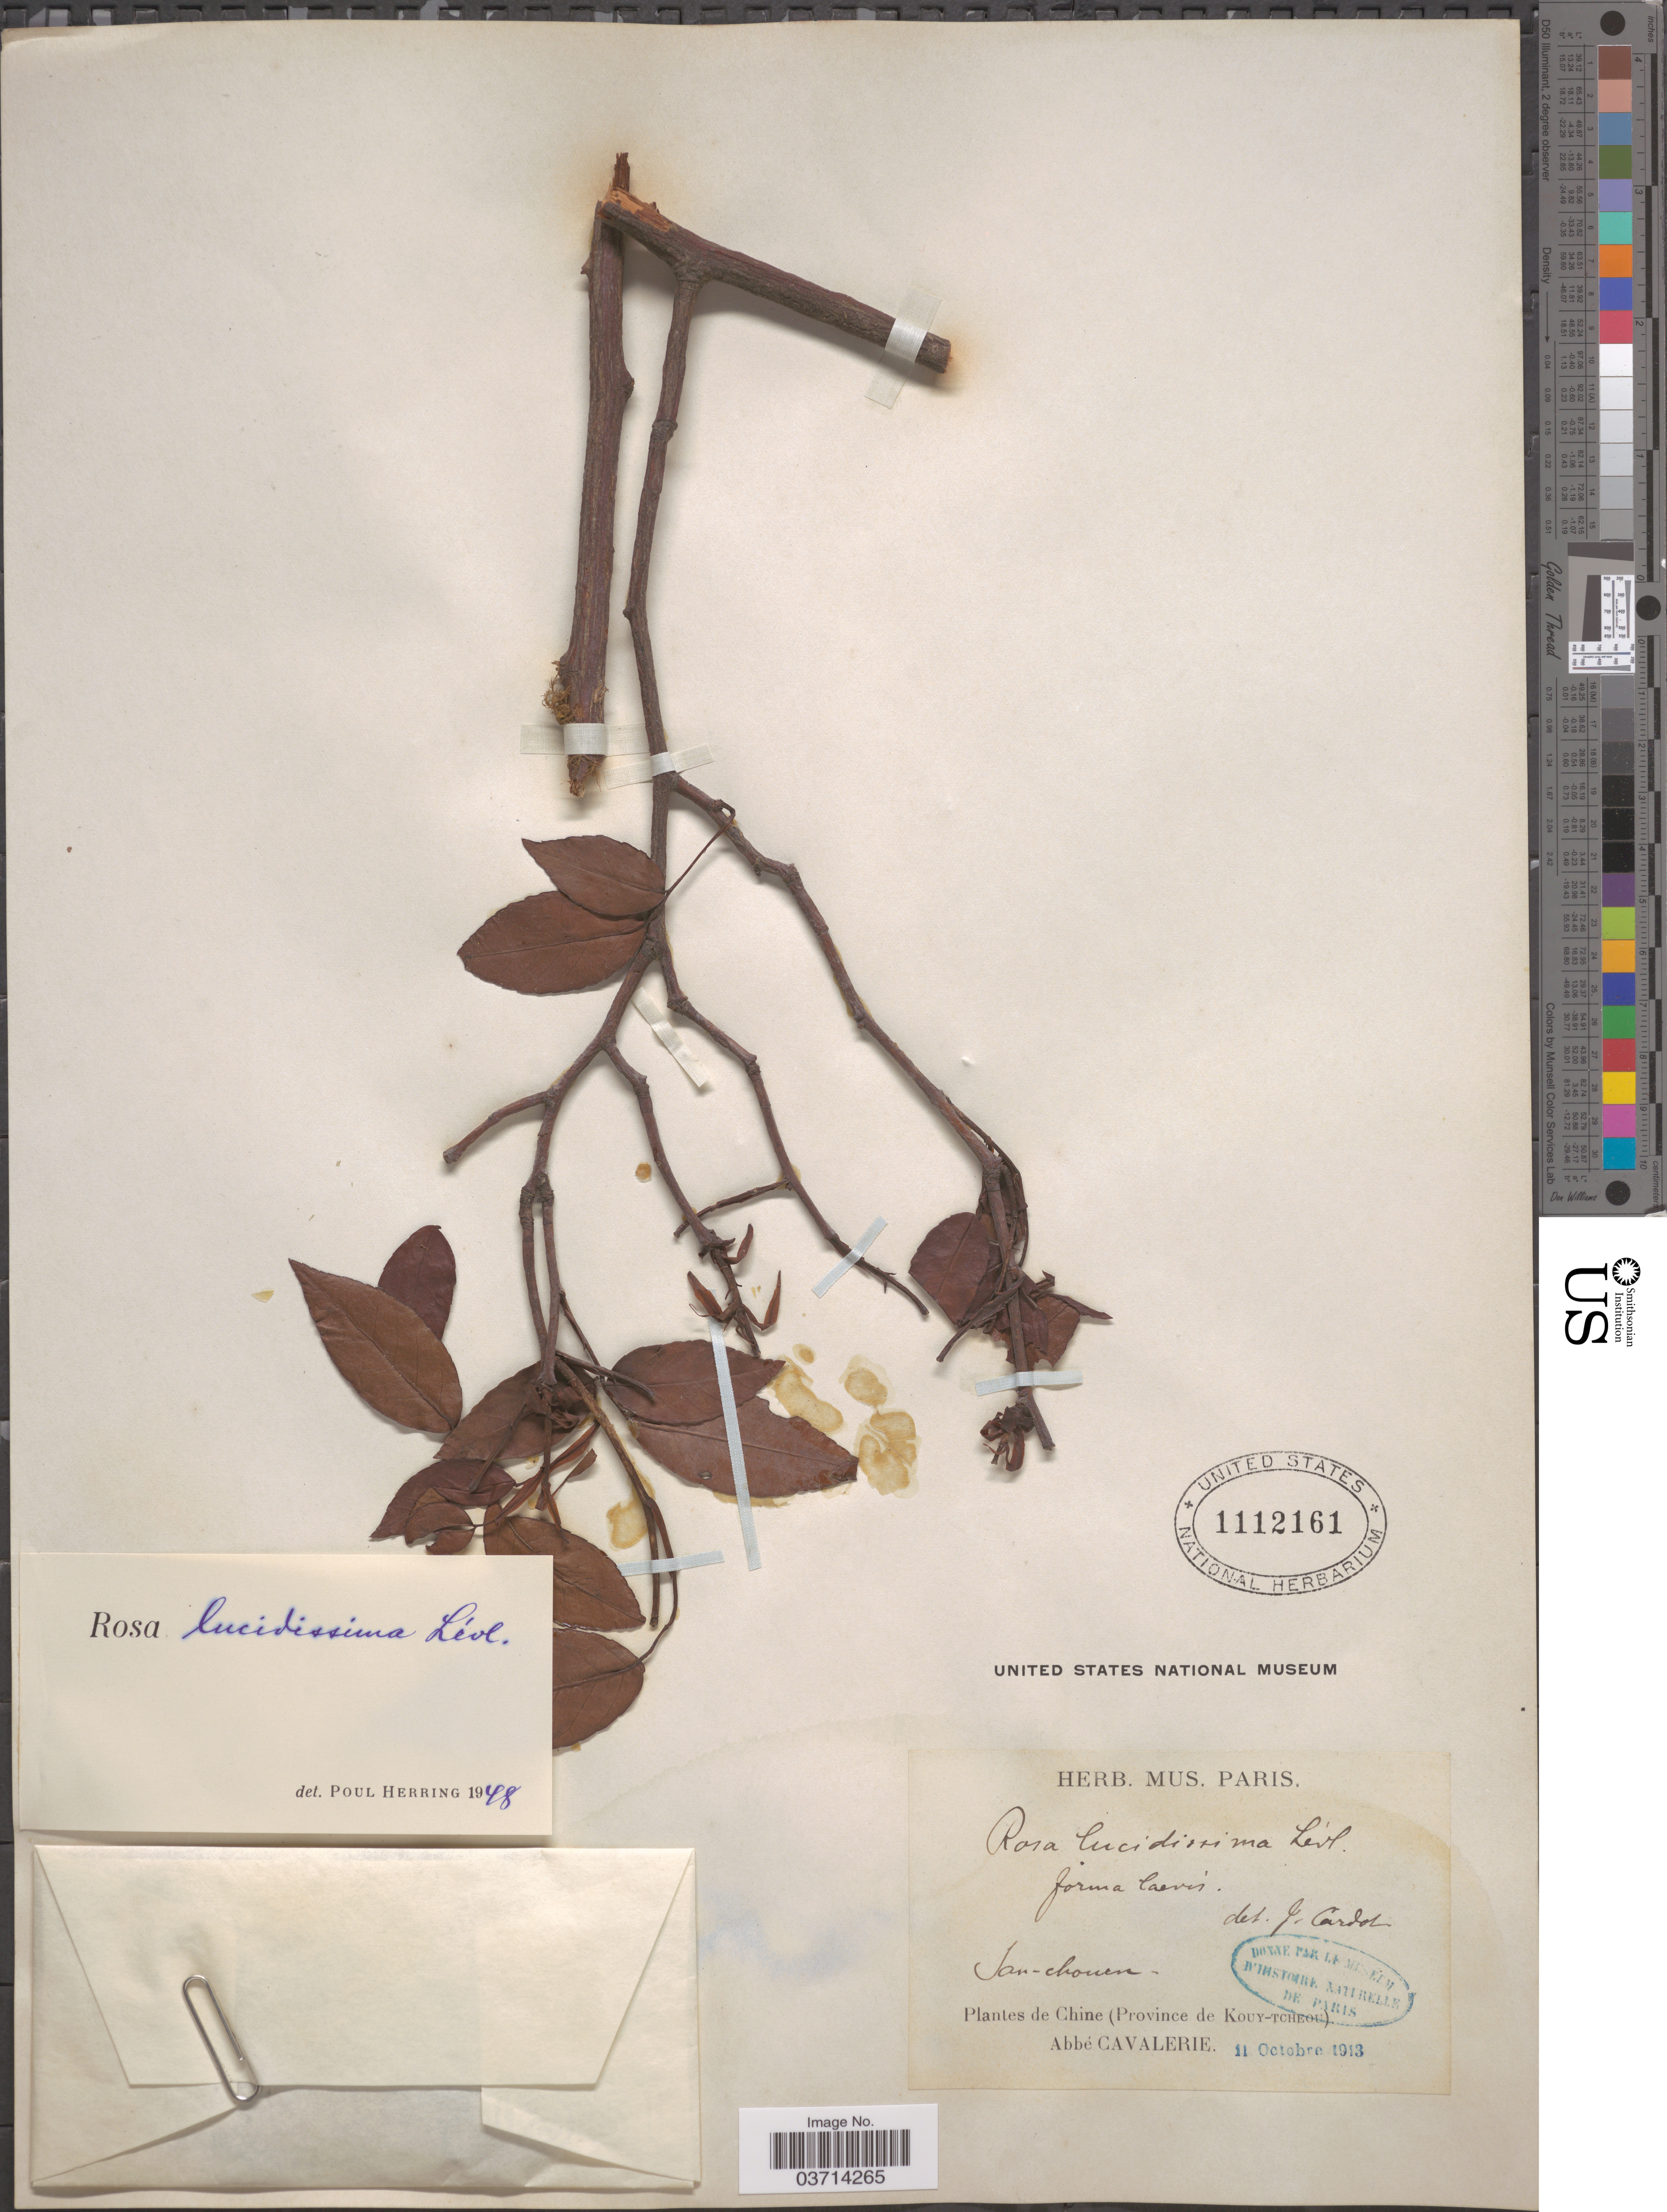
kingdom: Plantae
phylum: Tracheophyta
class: Magnoliopsida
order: Rosales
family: Rosaceae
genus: Rosa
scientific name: Rosa lucidissima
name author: H. Lév.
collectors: -. Cavalerie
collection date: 1913-10-11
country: China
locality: San-chouen. [interpreted] (Province de Kouy-Tcheou).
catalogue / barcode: US 1112161